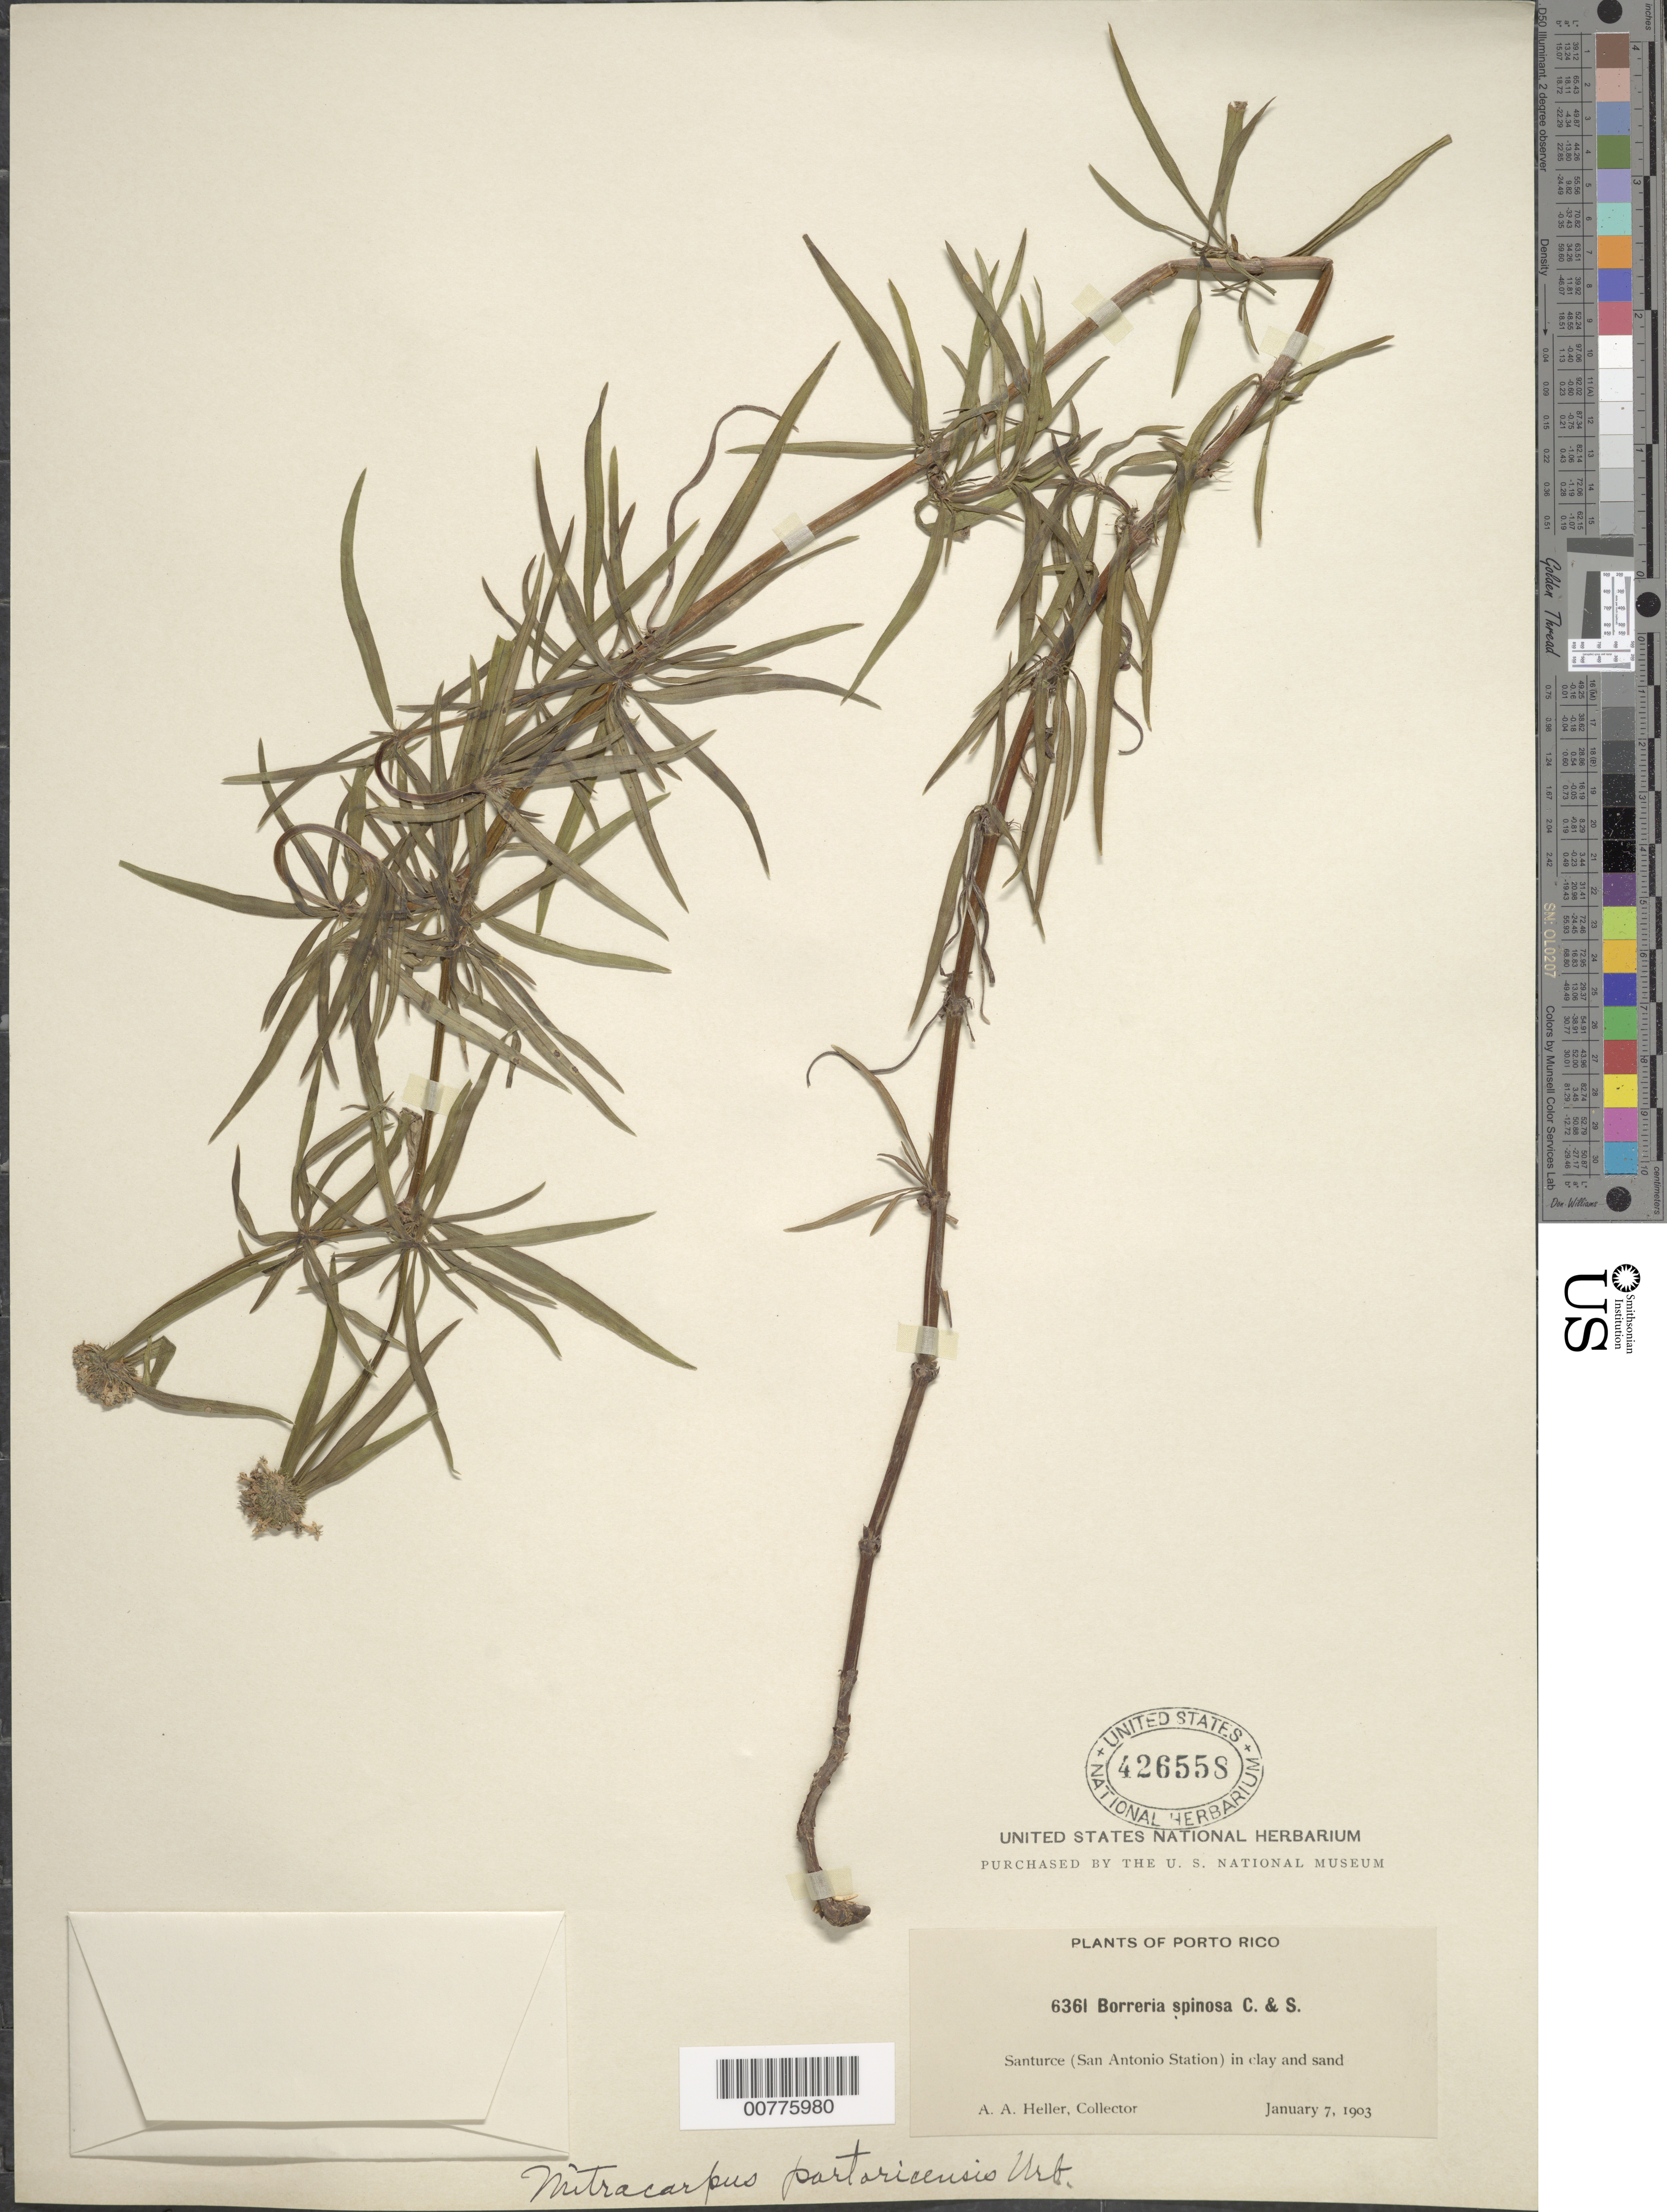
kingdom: Plantae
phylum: Tracheophyta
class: Magnoliopsida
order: Gentianales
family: Rubiaceae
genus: Mitracarpus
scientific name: Mitracarpus frigidus var. portoricensis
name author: Urb.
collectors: A. A. Heller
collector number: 6361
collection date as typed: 07 Jan 1903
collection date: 1903-01-07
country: Puerto Rico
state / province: San Juan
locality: Santurce (San Antonio Station)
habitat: In clay and sand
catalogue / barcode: US 426558